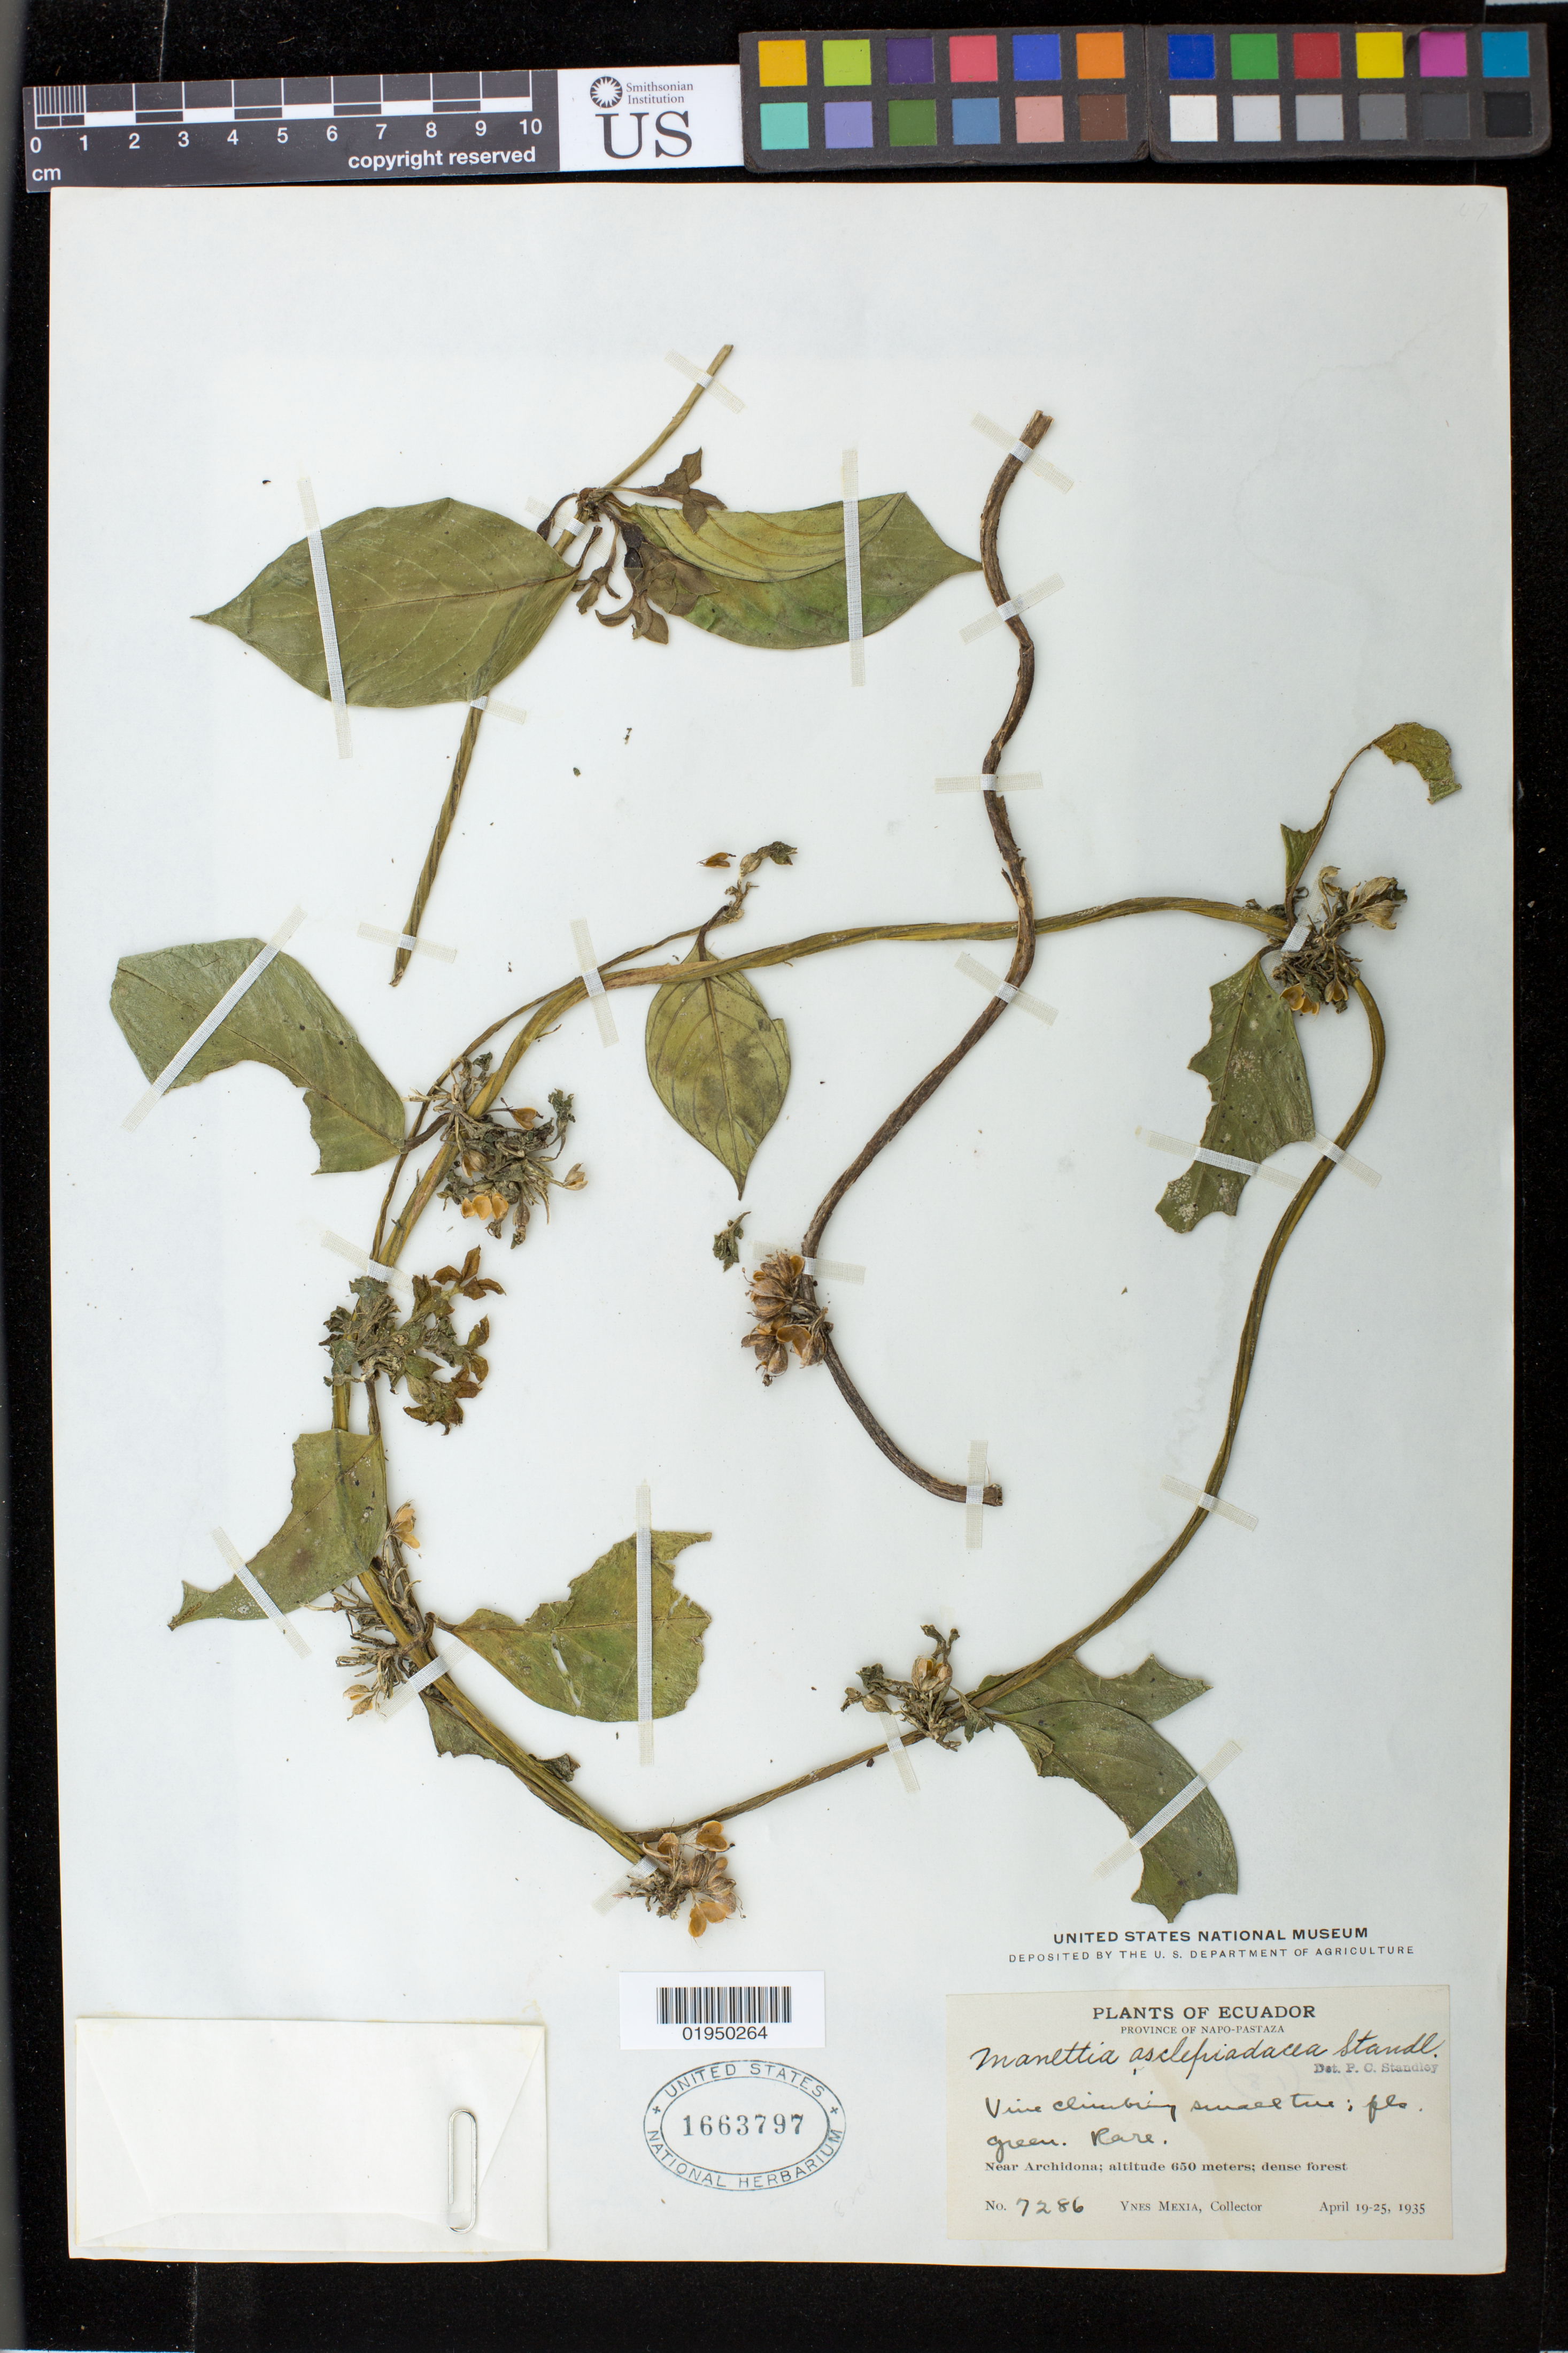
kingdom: Plantae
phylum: Tracheophyta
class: Magnoliopsida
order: Gentianales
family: Rubiaceae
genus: Manettia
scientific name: Manettia asclepiadacea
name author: Standl.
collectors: Y. Mexia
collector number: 7286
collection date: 1935-04-19/1935-04-25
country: Ecuador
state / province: Napo / Pastaza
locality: NEar Archildona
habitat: Dense forest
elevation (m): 198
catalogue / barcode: US 1663797